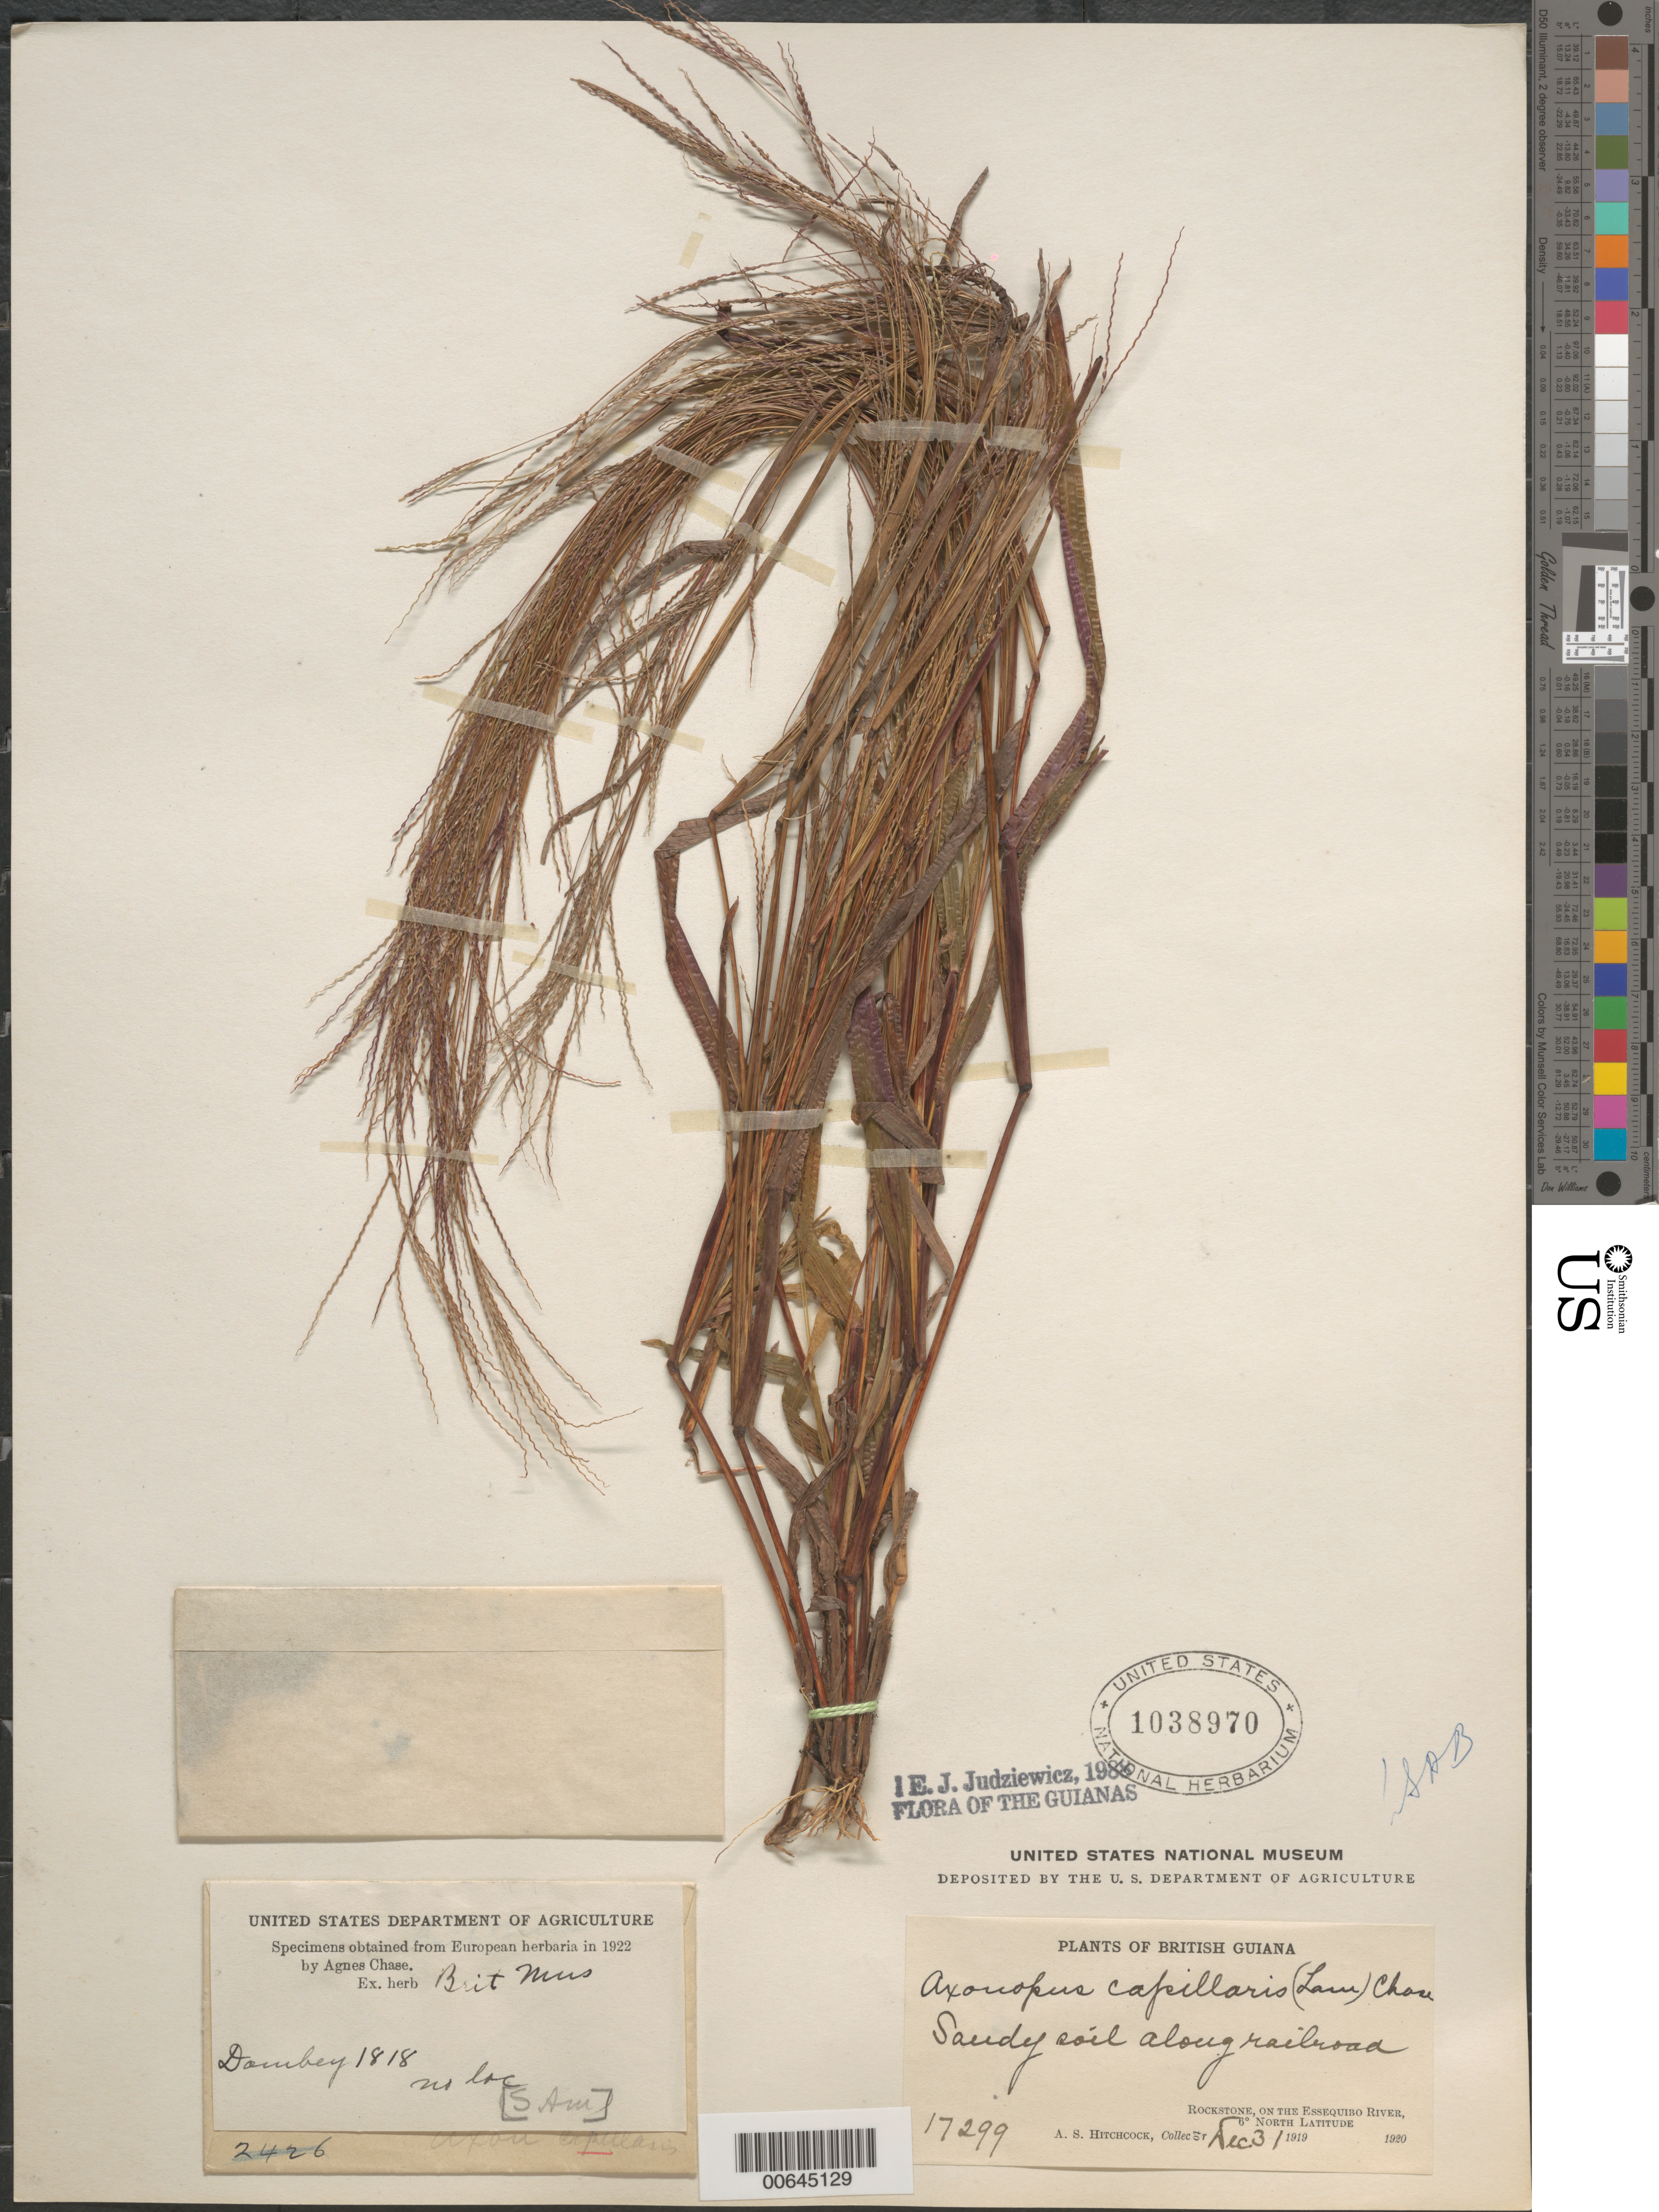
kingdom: Plantae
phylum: Tracheophyta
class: Liliopsida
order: Poales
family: Poaceae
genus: Axonopus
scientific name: Axonopus capillaris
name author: (Lam.) Chase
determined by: Judziewicz, E. J.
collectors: A. S. Hitchcock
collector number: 17299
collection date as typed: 31-Dec-20 to 1-Jan-20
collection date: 1920-01-01/1920-12-31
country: Guyana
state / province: U. Demerara-Berbice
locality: Rockstone, on the Essequibo River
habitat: Sandy soil along railroad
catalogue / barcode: US 1038970